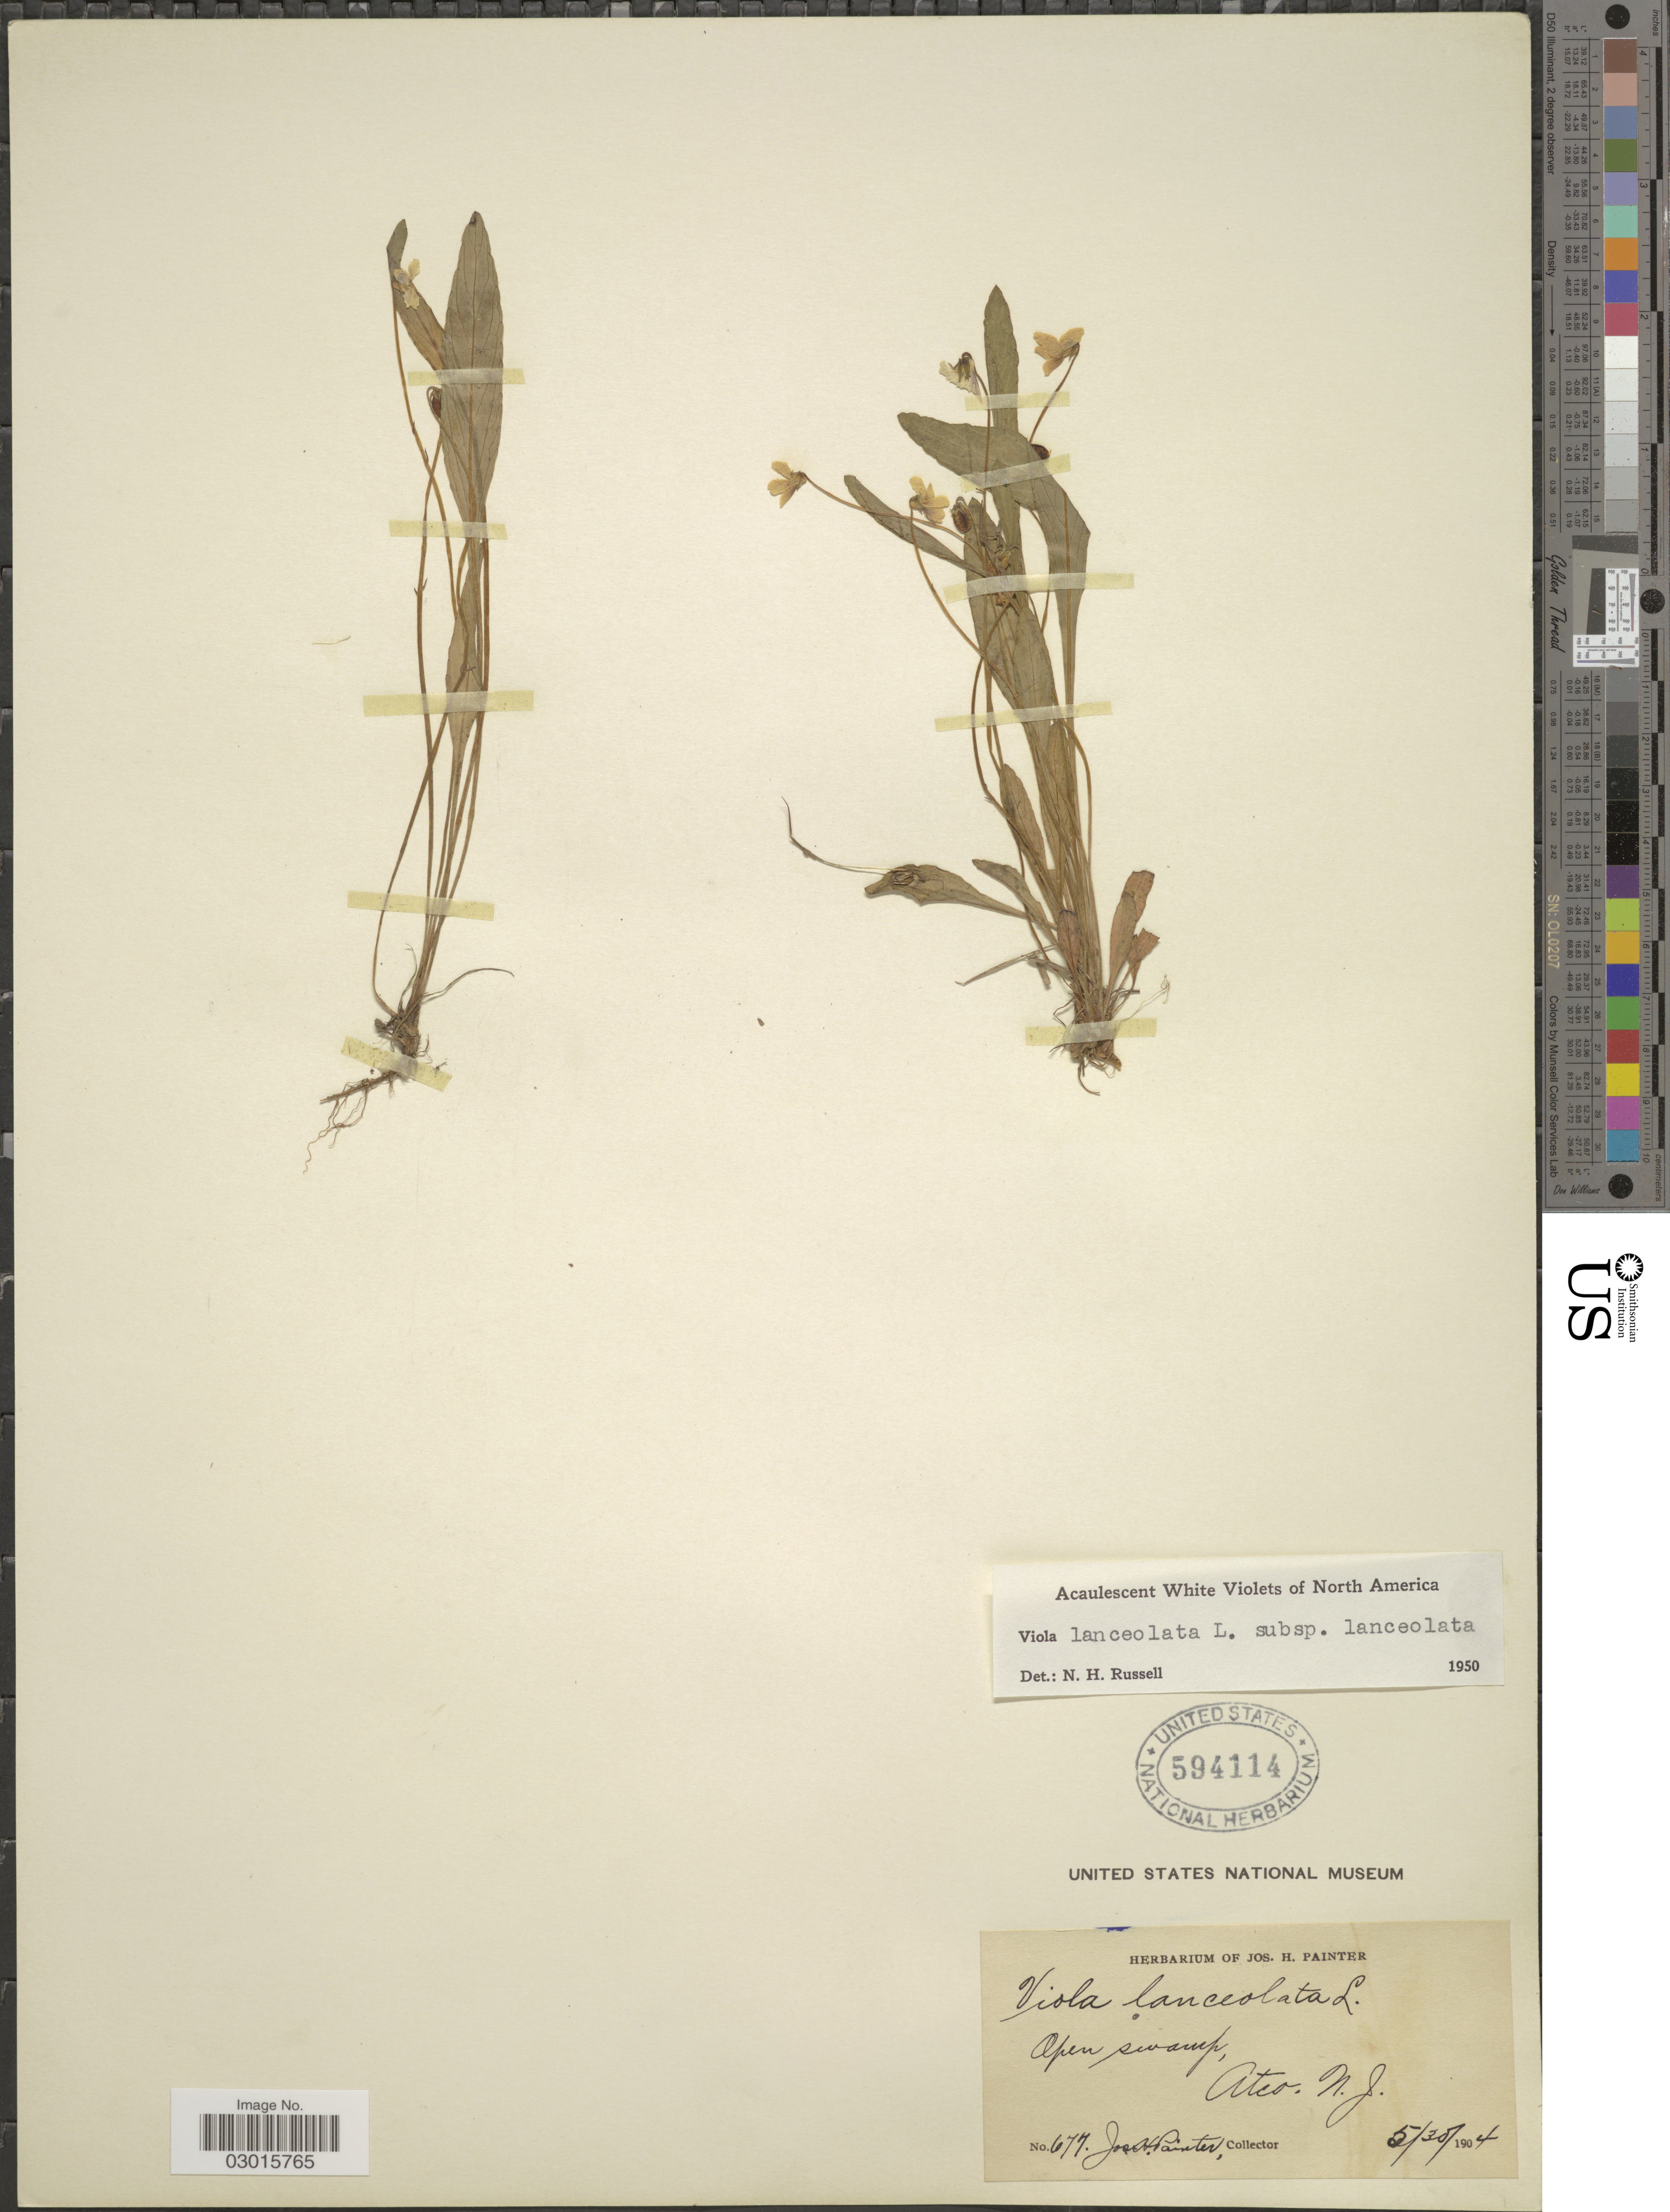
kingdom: Plantae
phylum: Tracheophyta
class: Magnoliopsida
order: Malpighiales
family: Violaceae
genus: Viola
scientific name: Viola lanceolata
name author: L.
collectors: J. H. Painter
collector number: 677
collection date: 1904-05-30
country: United States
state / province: New Jersey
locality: Atco.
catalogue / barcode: US 594114